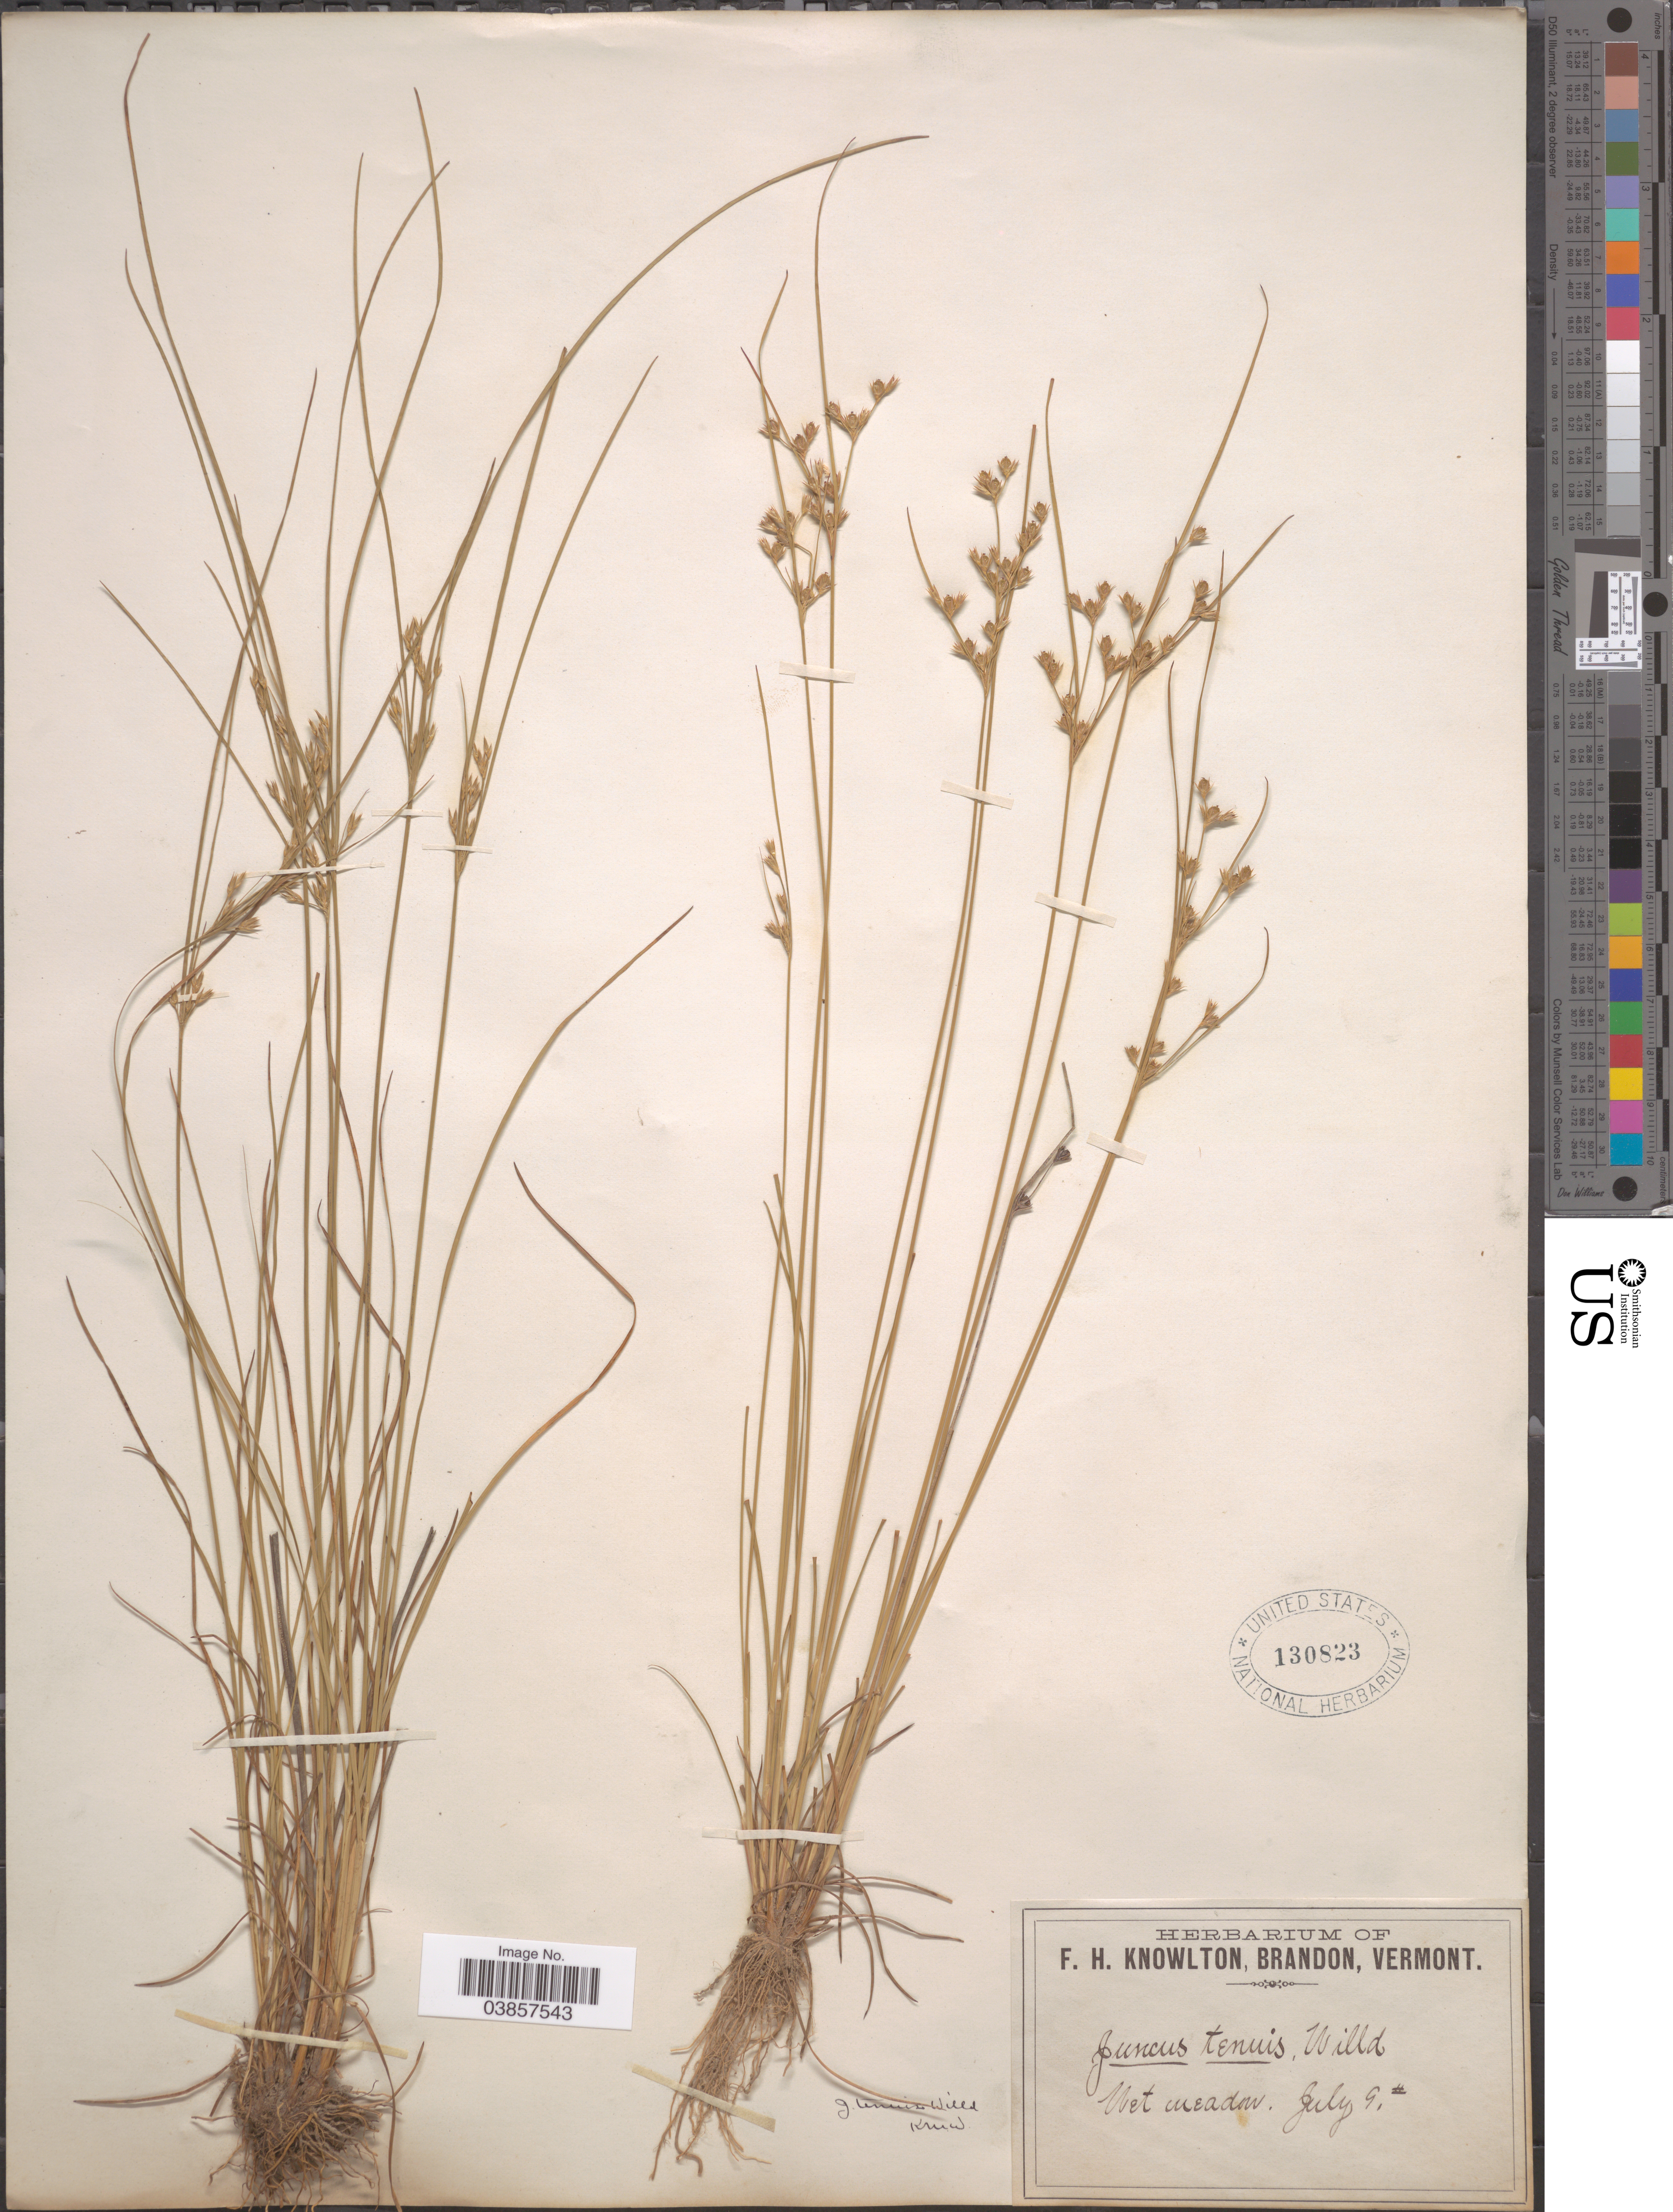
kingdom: Plantae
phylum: Tracheophyta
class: Liliopsida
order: Poales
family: Juncaceae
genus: Juncus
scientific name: Juncus tenuis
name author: Willd.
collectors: ex herb. F.H. Knowlton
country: United States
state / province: Vermont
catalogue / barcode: US 130823